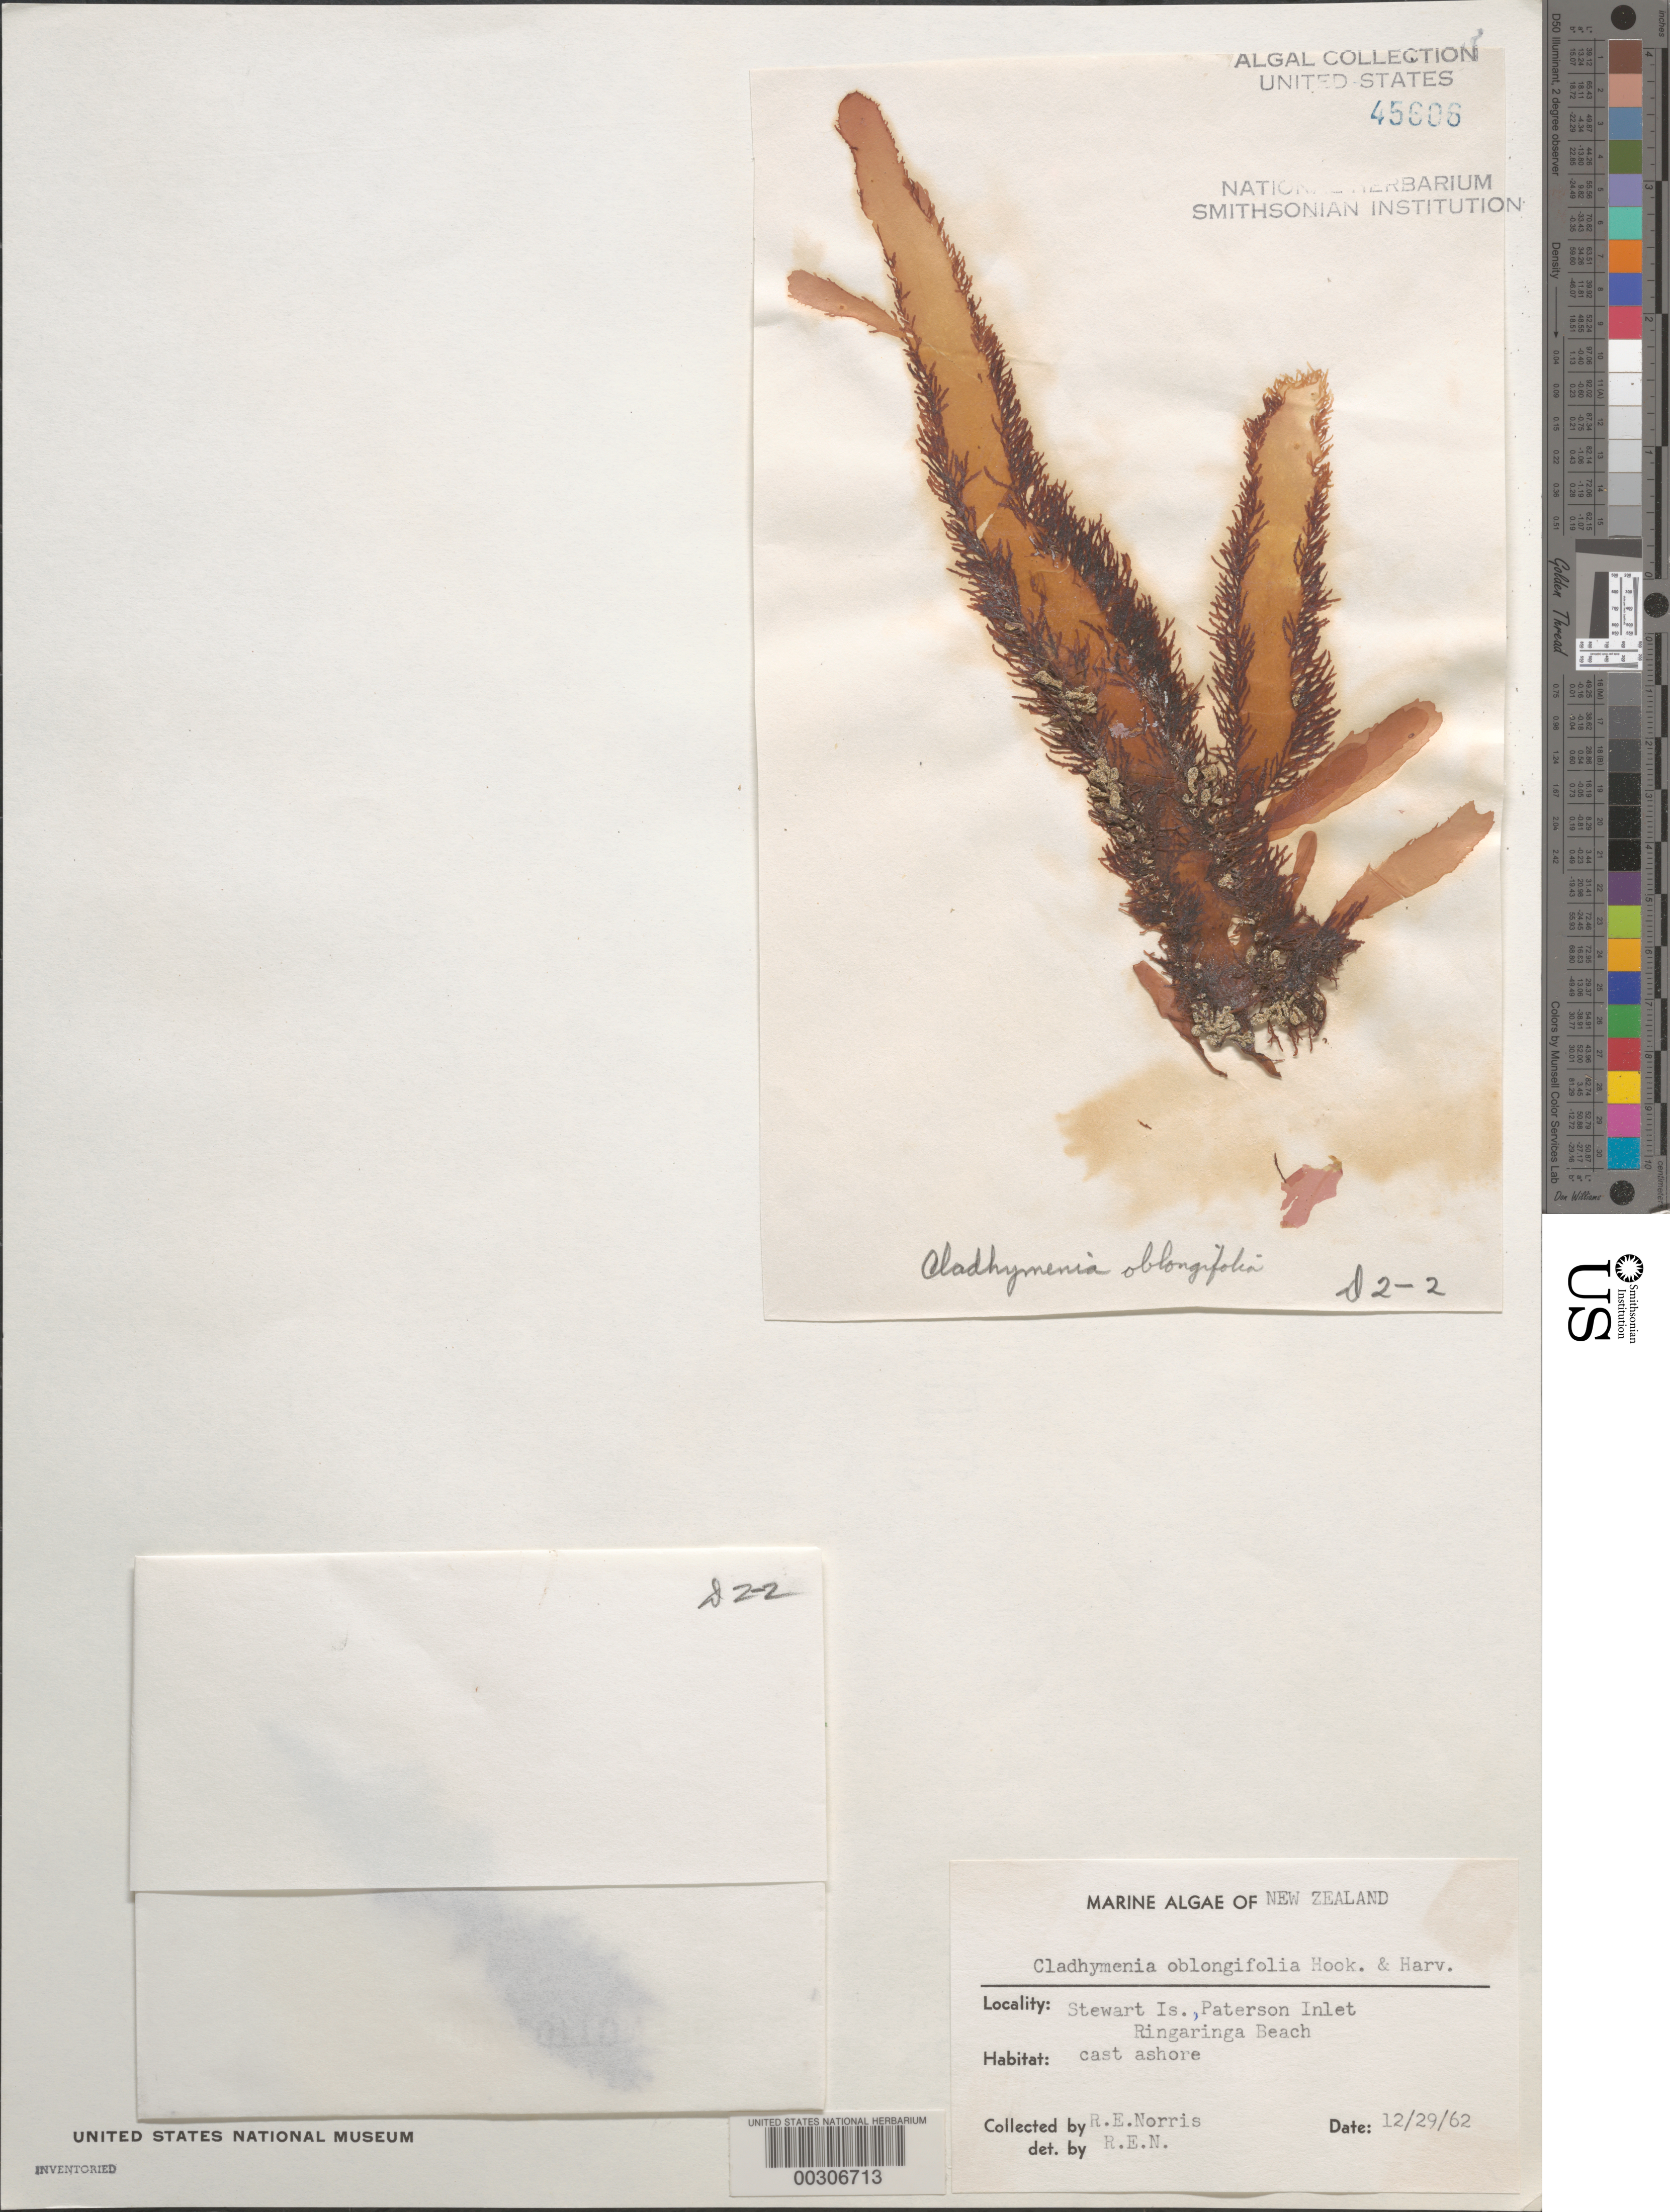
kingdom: Plantae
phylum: Rhodophyta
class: Florideophyceae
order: Ceramiales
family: Rhodomelaceae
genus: Cladhymenia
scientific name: Cladhymenia oblongifolia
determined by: Norris, R. E.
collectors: R. E. Norris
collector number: D2-2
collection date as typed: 29 Dec 1962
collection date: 1962-12-29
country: New Zealand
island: Stewart Island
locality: Ringaringa Rocks, Paterson Inlet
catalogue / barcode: US 45606